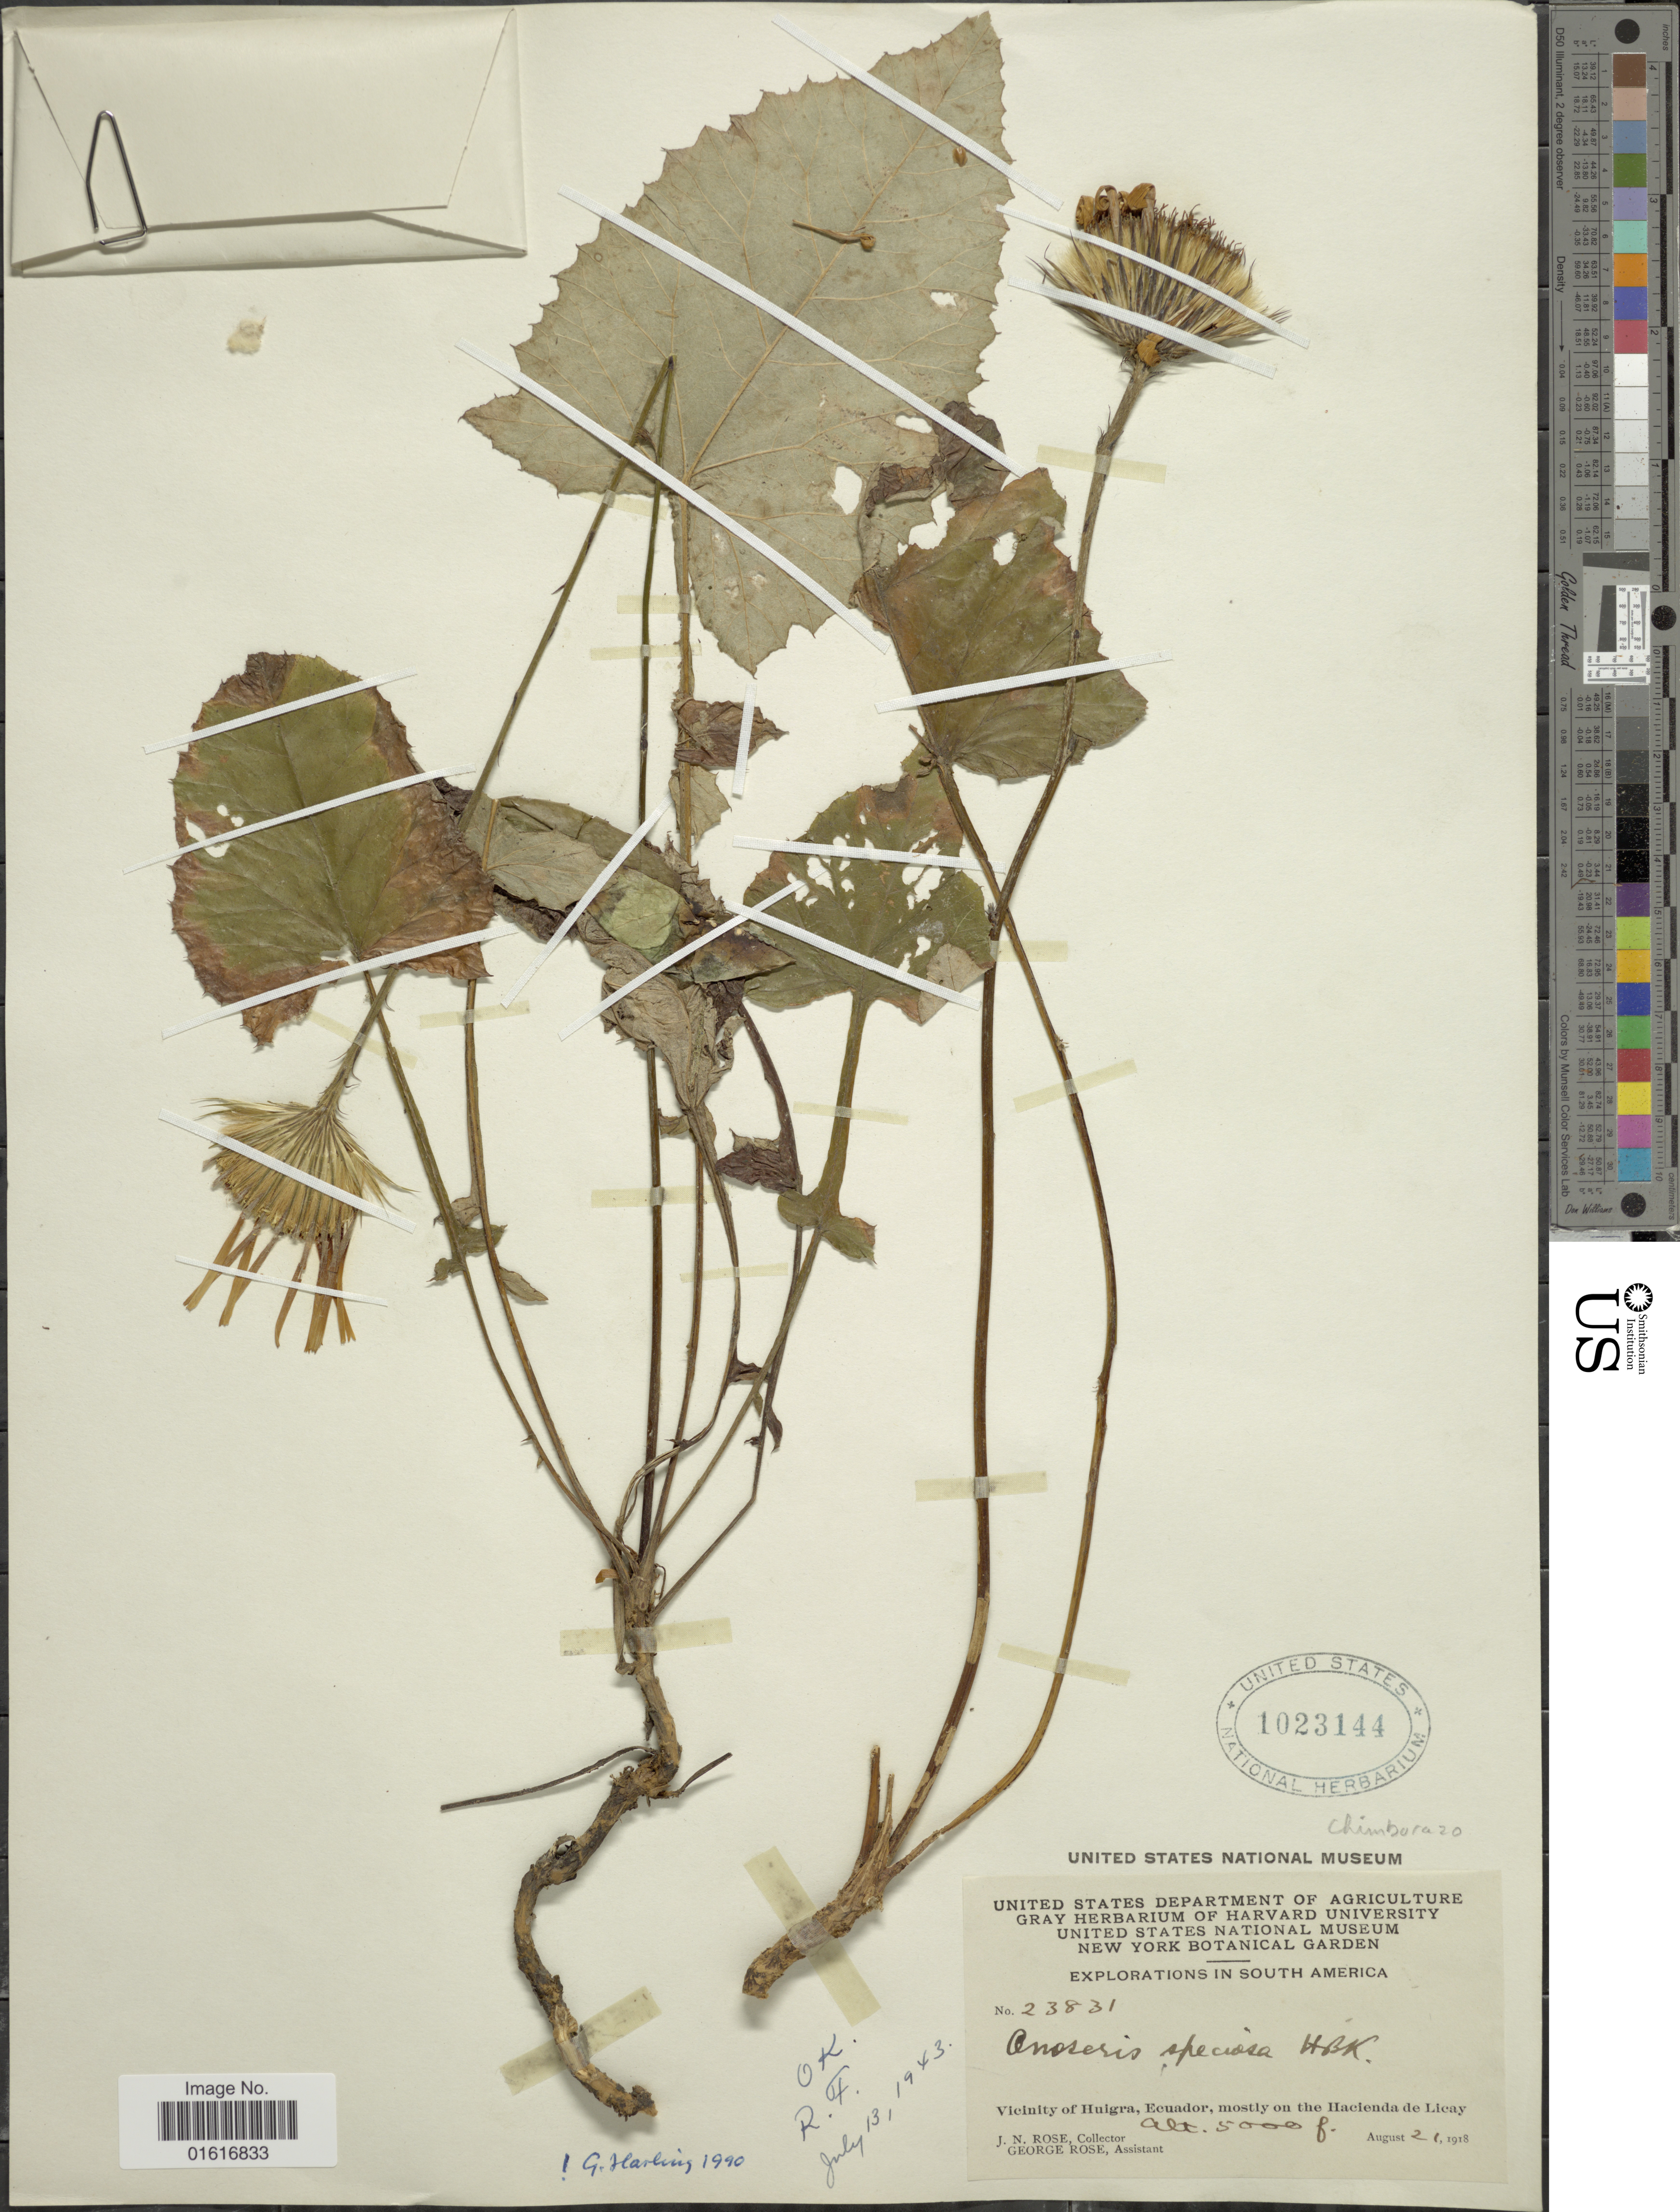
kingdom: Plantae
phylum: Tracheophyta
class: Magnoliopsida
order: Asterales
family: Asteraceae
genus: Onoseris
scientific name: Onoseris speciosa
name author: Kunth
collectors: J. N. Rose & G. Rose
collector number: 23831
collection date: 1918-08-21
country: Ecuador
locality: Vicinity of Huigra, mostly on the Hacienda de Licay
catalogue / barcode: US 1023144